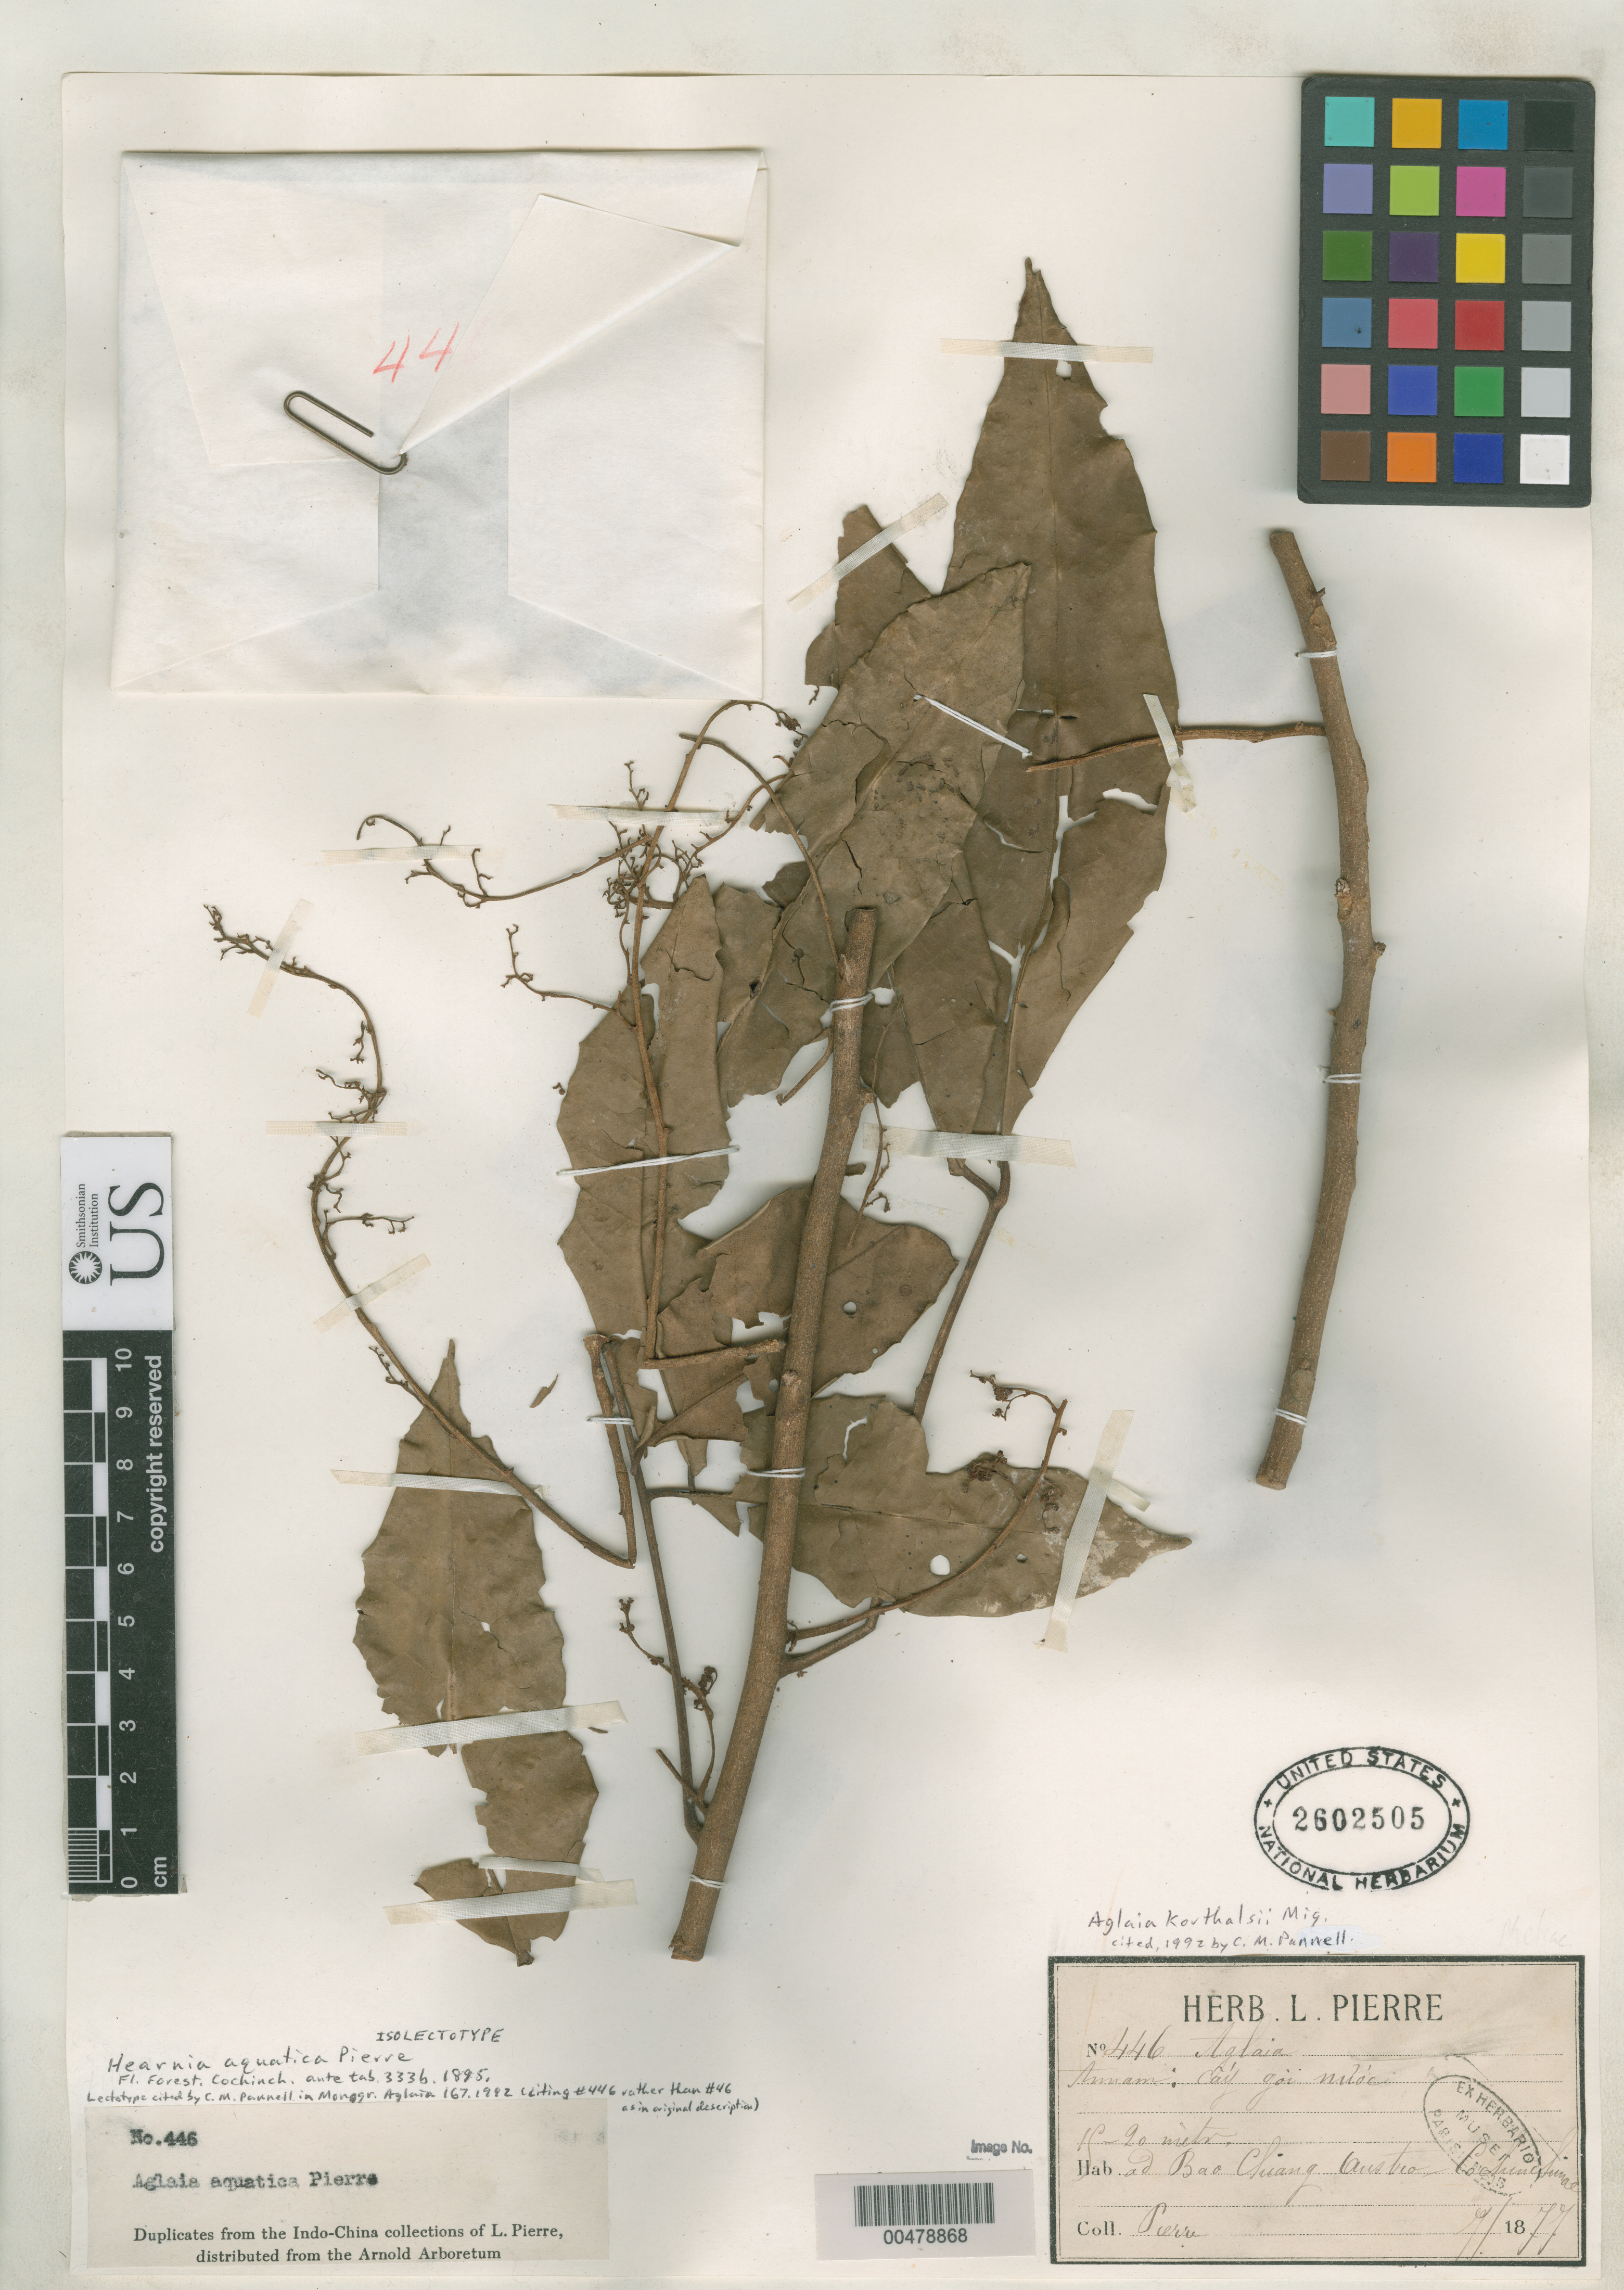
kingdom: Plantae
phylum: Tracheophyta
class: Magnoliopsida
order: Sapindales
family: Meliaceae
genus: Hearnia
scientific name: Hearnia aquatica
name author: Pierre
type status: Isolectotype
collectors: J. Pierre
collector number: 446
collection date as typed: Jul 1877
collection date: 1877-07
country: Vietnam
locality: Ad Bao Chiang austra.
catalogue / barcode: US 2602505